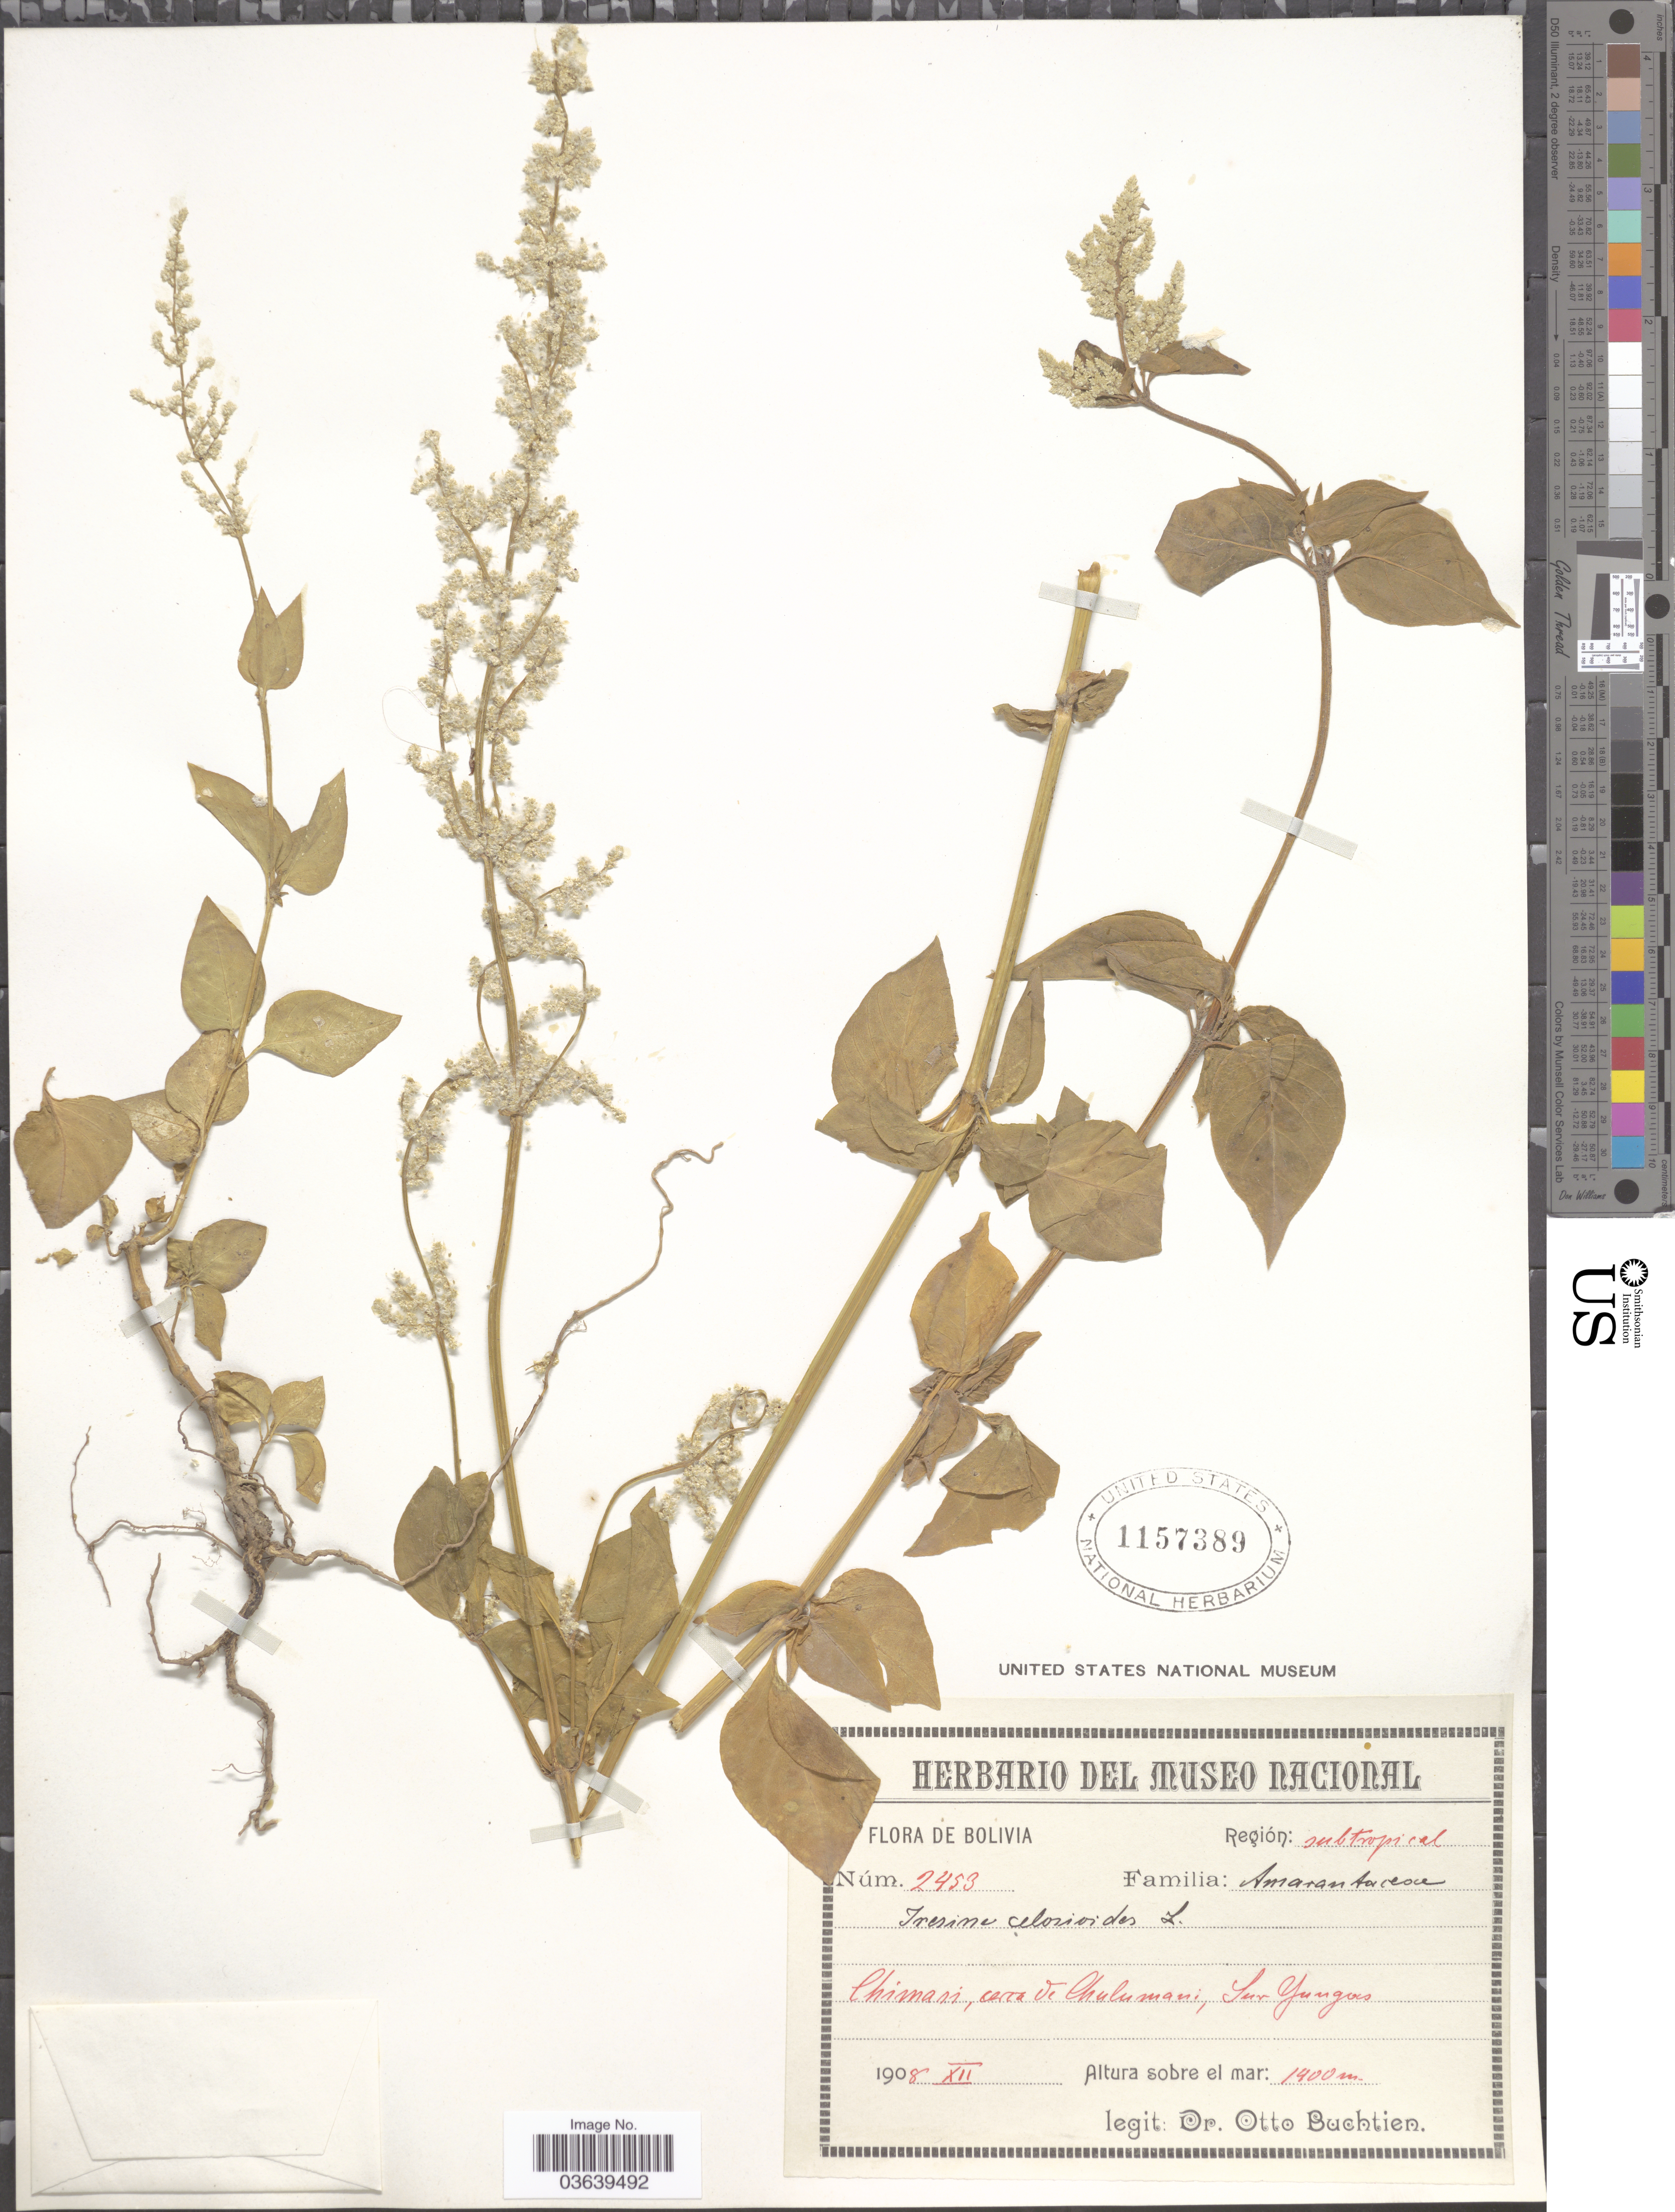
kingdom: Plantae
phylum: Tracheophyta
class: Magnoliopsida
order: Caryophyllales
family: Amaranthaceae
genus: Iresine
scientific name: Iresine celosia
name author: L.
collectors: O. Buchtien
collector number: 2453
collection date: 1908-12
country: Bolivia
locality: Región: subtropical. Chimari, cerca de Chulumani, Sur Yungas.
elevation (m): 1400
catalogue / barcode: US 1157389